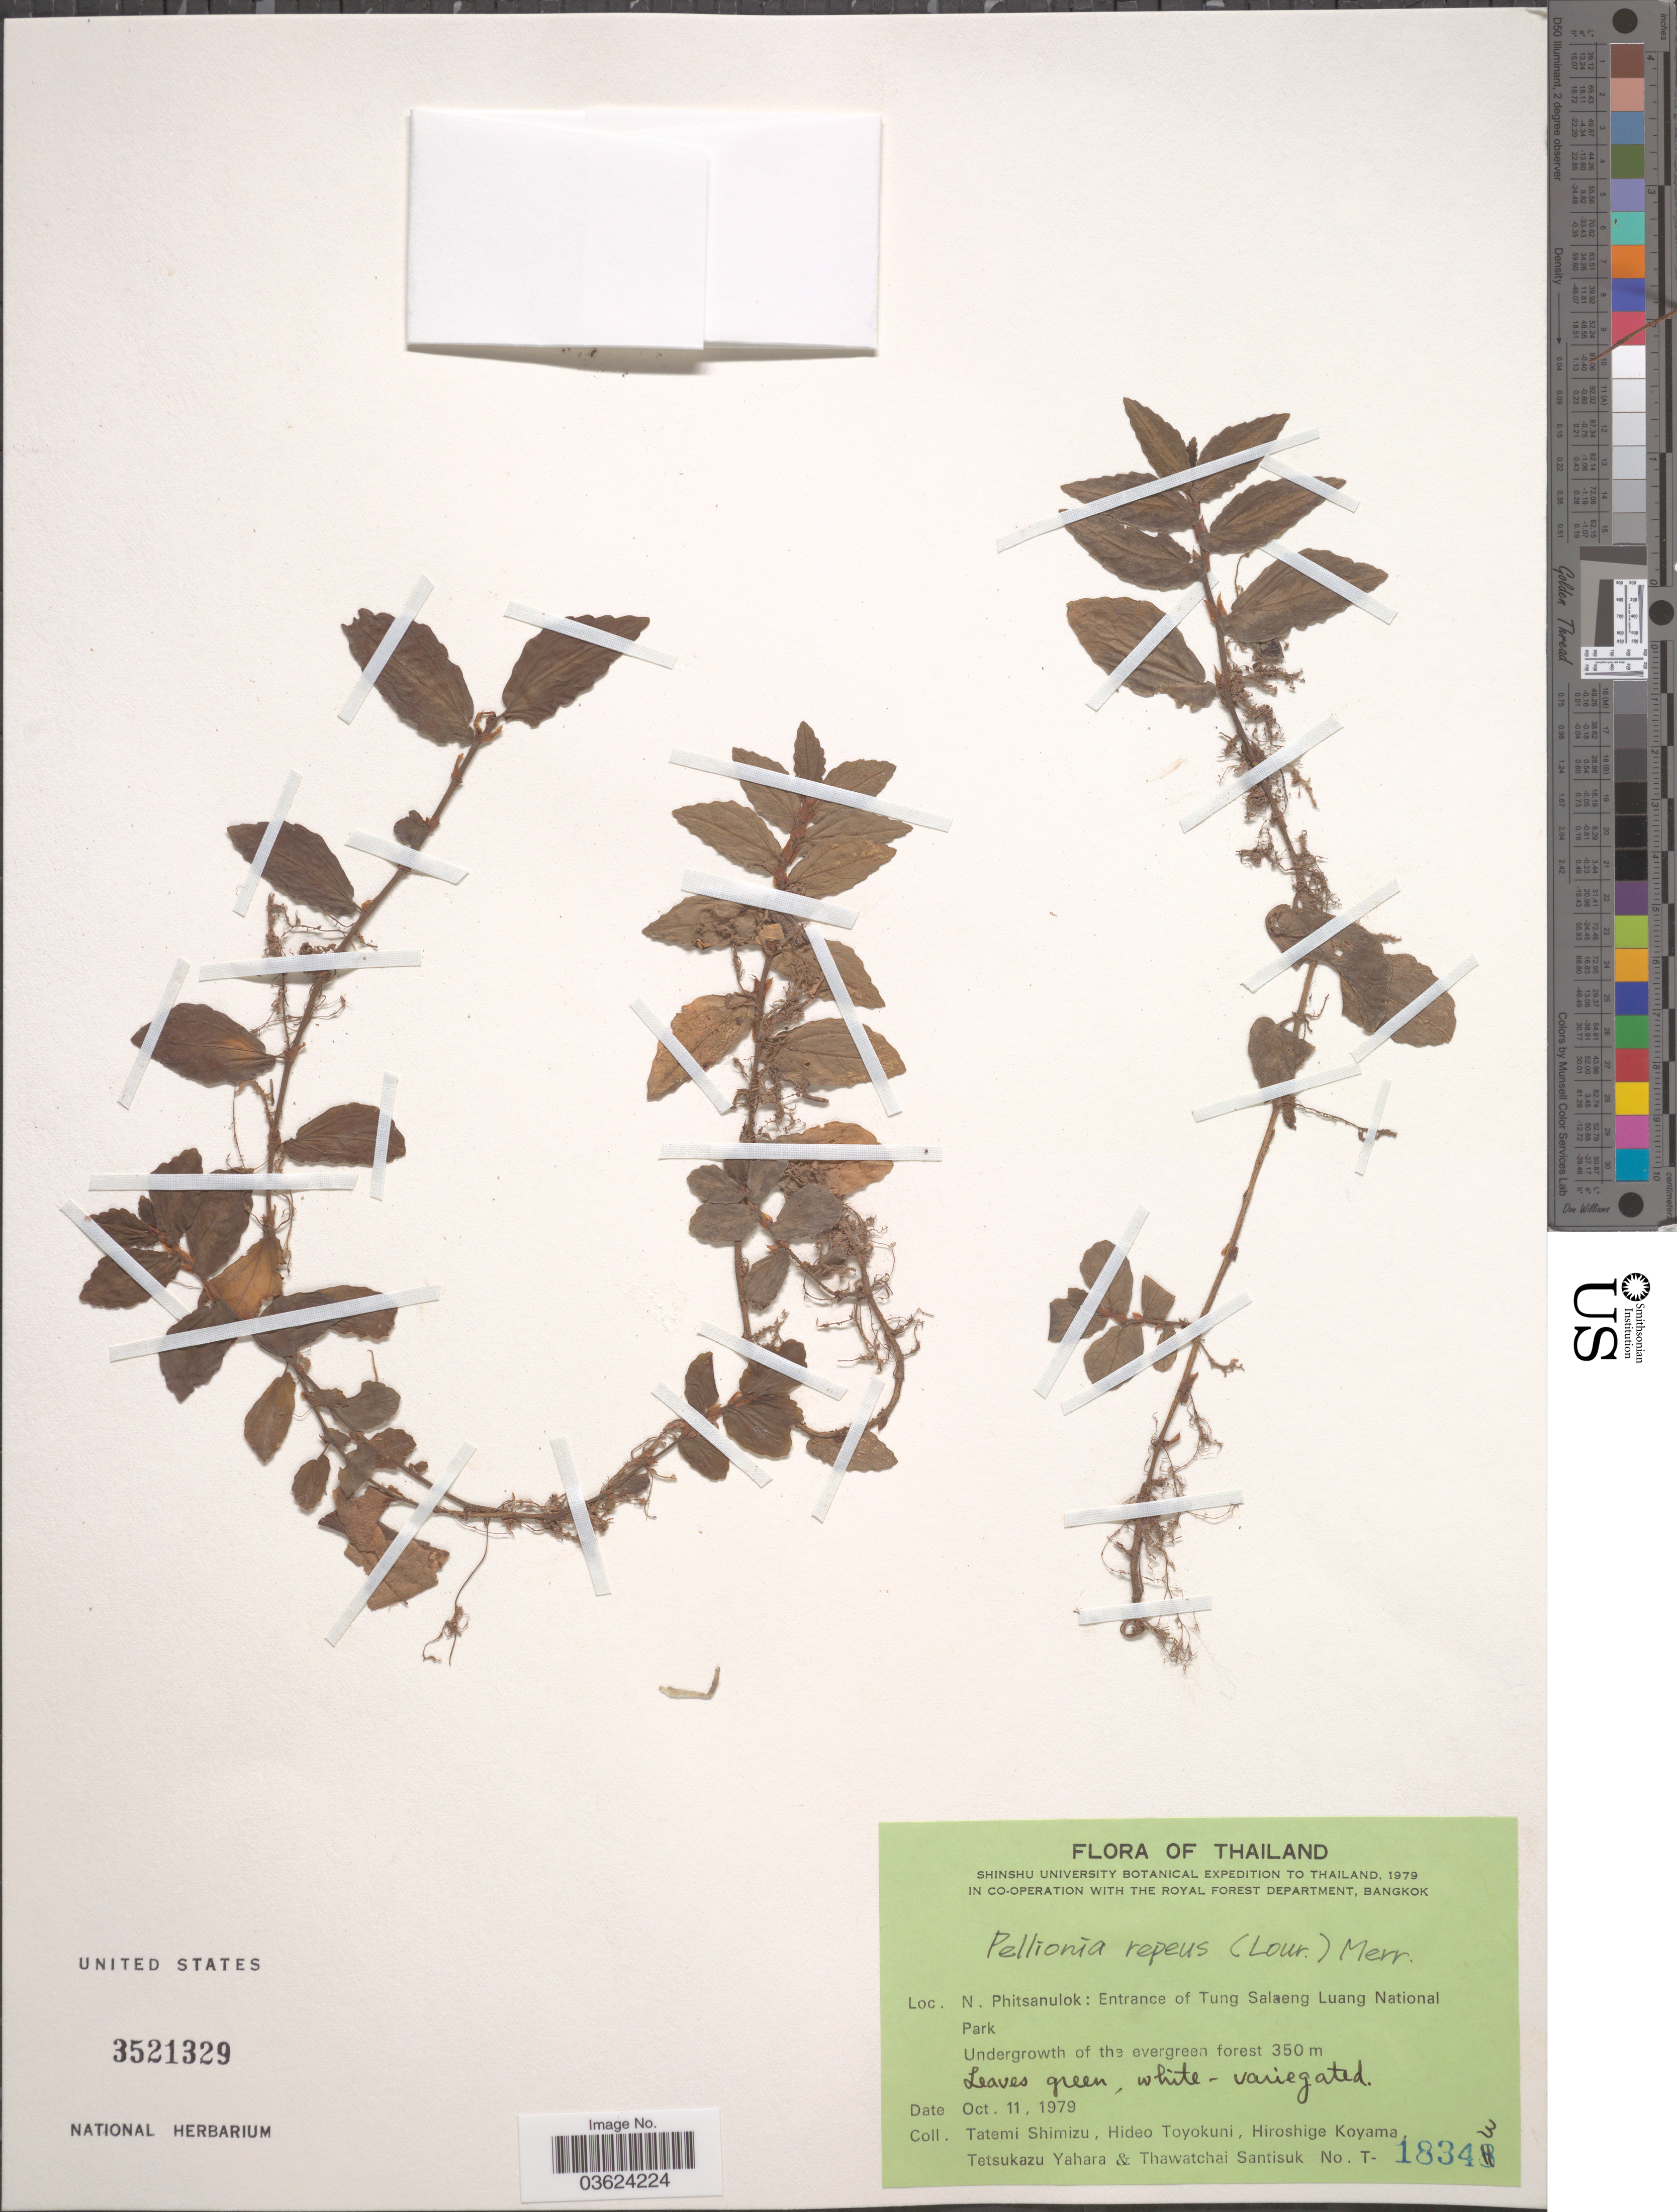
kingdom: Plantae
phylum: Tracheophyta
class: Magnoliopsida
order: Rosales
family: Urticaceae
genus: Pellionia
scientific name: Pellionia repens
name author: (Lour.) Merr.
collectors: T. Shimizu, H. Toyokuni, H. Koyama, T. Yahara & T. Santisuk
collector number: T-18343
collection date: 1979-10-11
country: Thailand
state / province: Phitsanulok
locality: N. Phitsanulok: Entrance of Tung Salaeng Luang National Park.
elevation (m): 350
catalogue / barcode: US 3521329